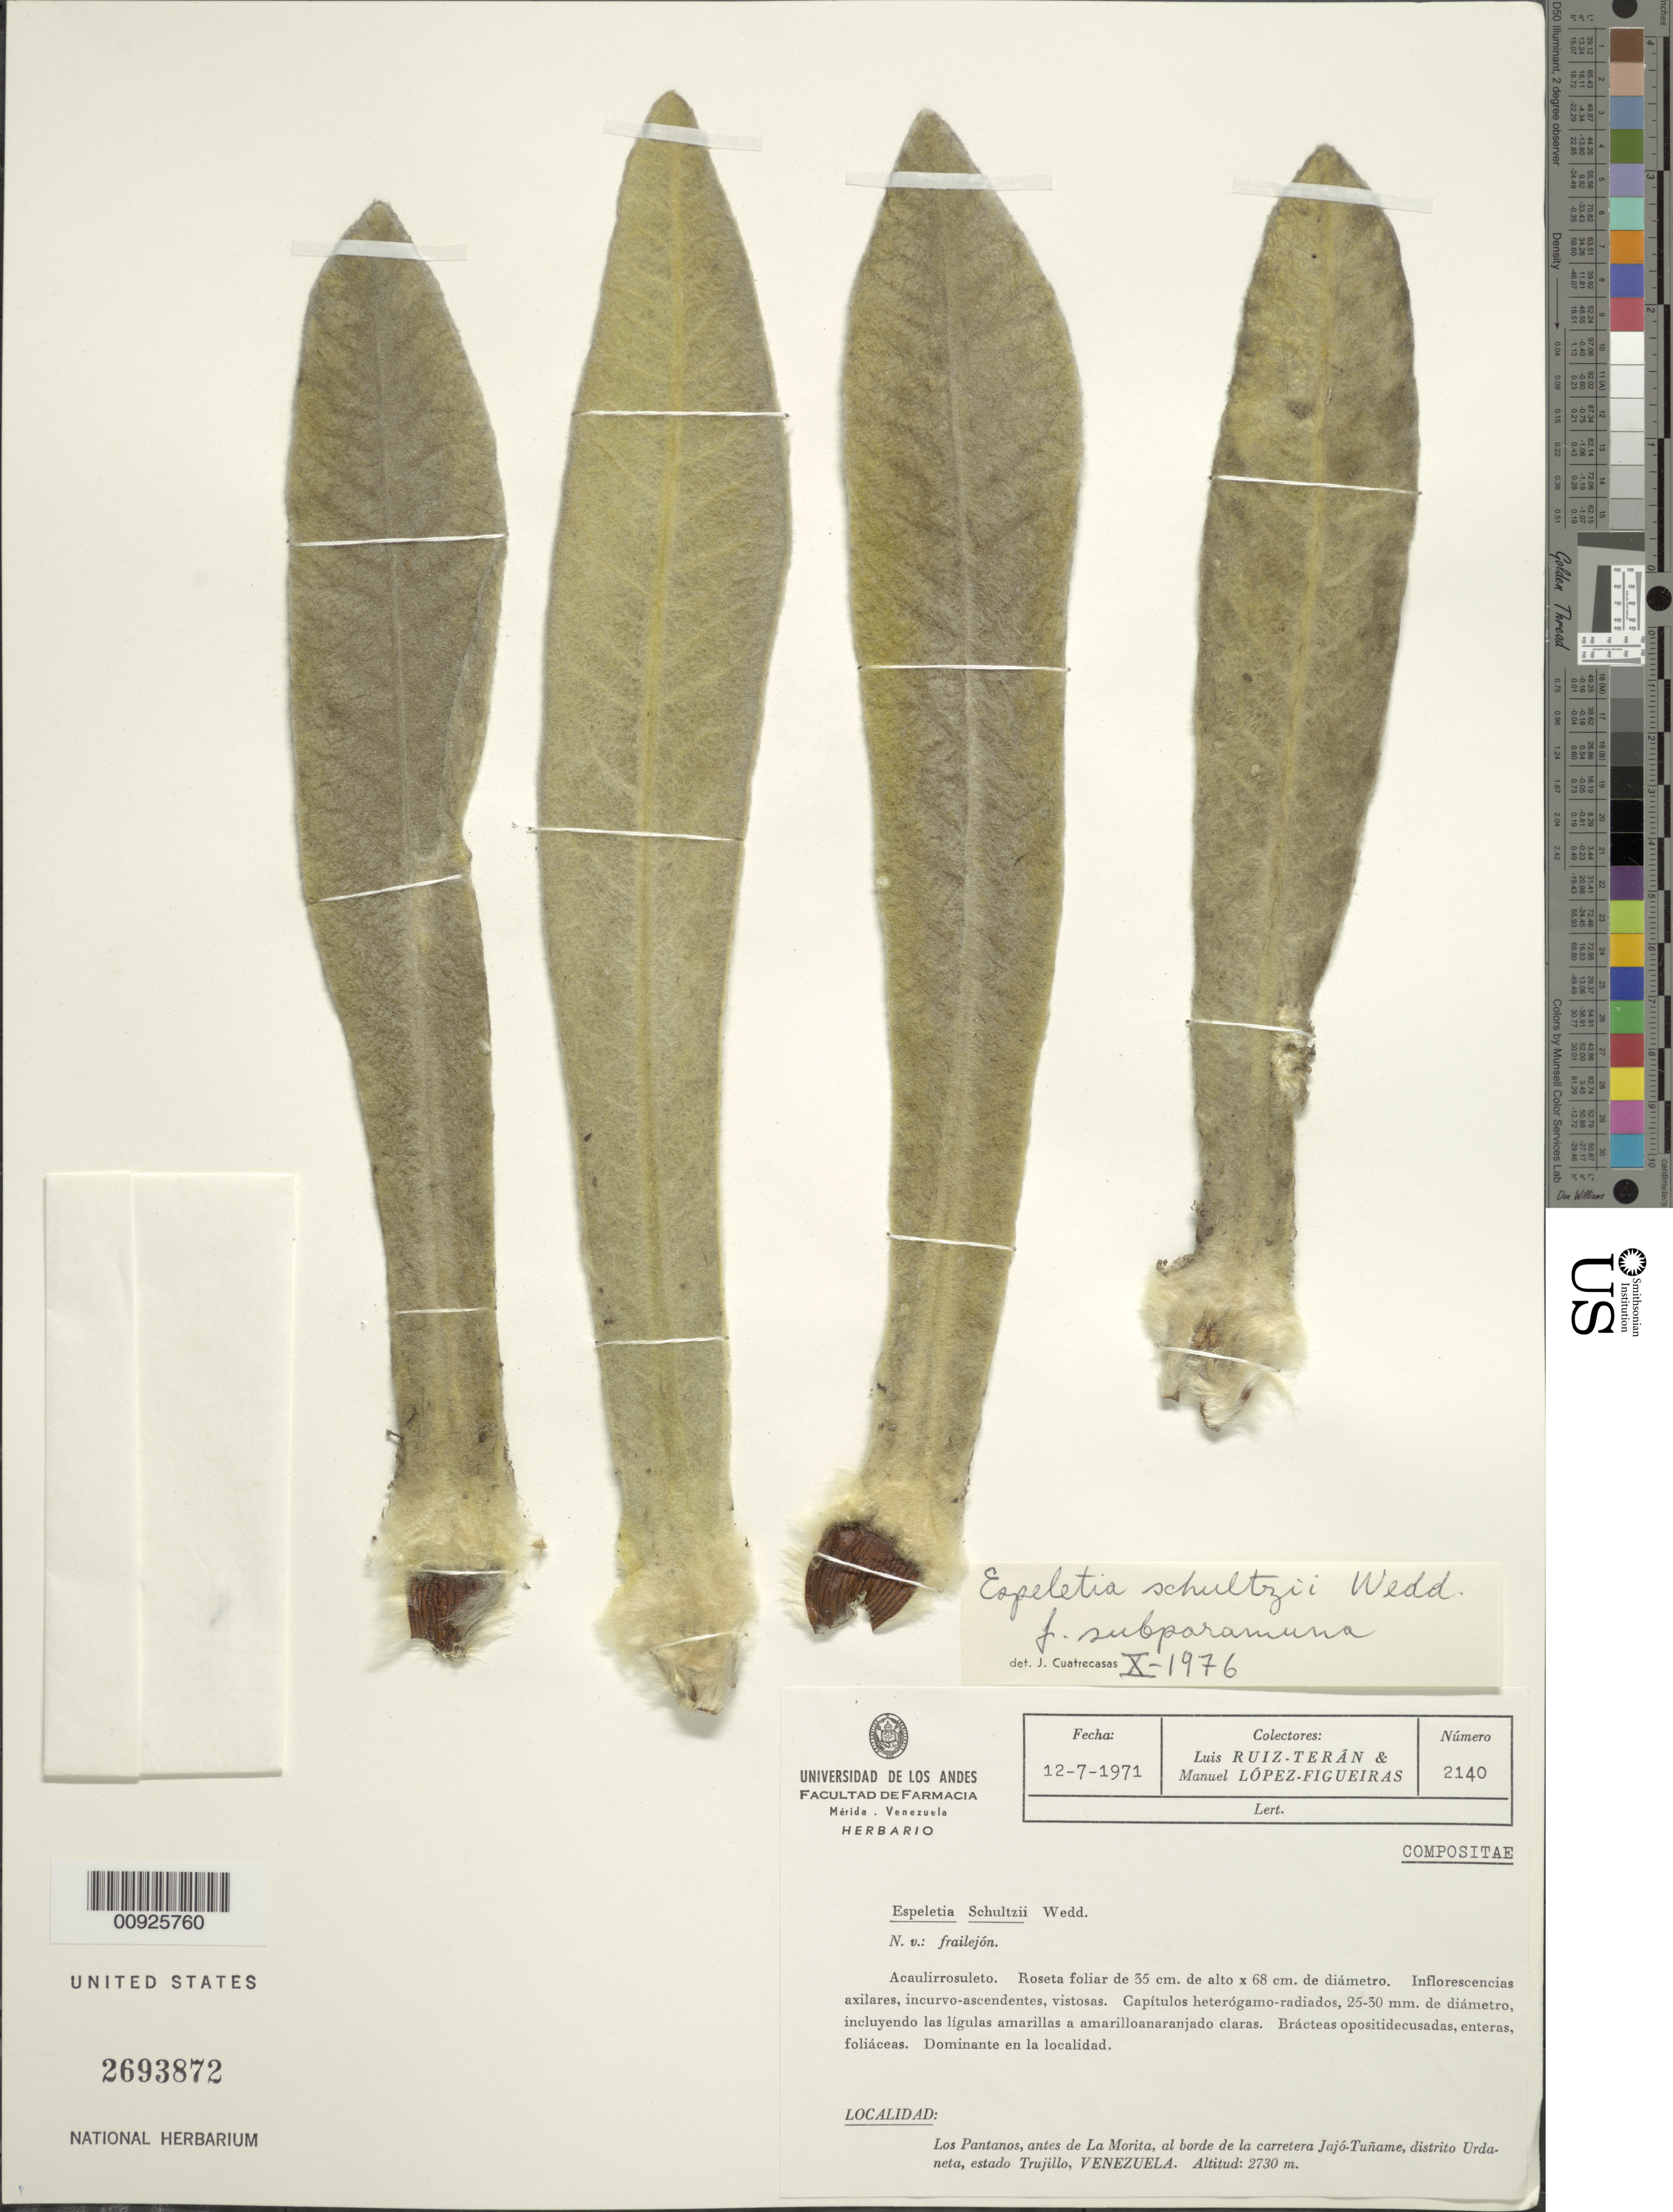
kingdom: Plantae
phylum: Tracheophyta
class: Magnoliopsida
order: Asterales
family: Asteraceae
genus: Espeletia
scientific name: Espeletia schultzii var. subparamuna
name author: Cuatrec.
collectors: L. E. Ruíz-Terán & M. López Figueiras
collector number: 2140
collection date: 1971-06-12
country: Venezuela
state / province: Trujillo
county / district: Urdaneta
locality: Los Pantanos, antes de la Morita, al borde de la carretera Jajó-Tuñame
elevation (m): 2730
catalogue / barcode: US 2693872